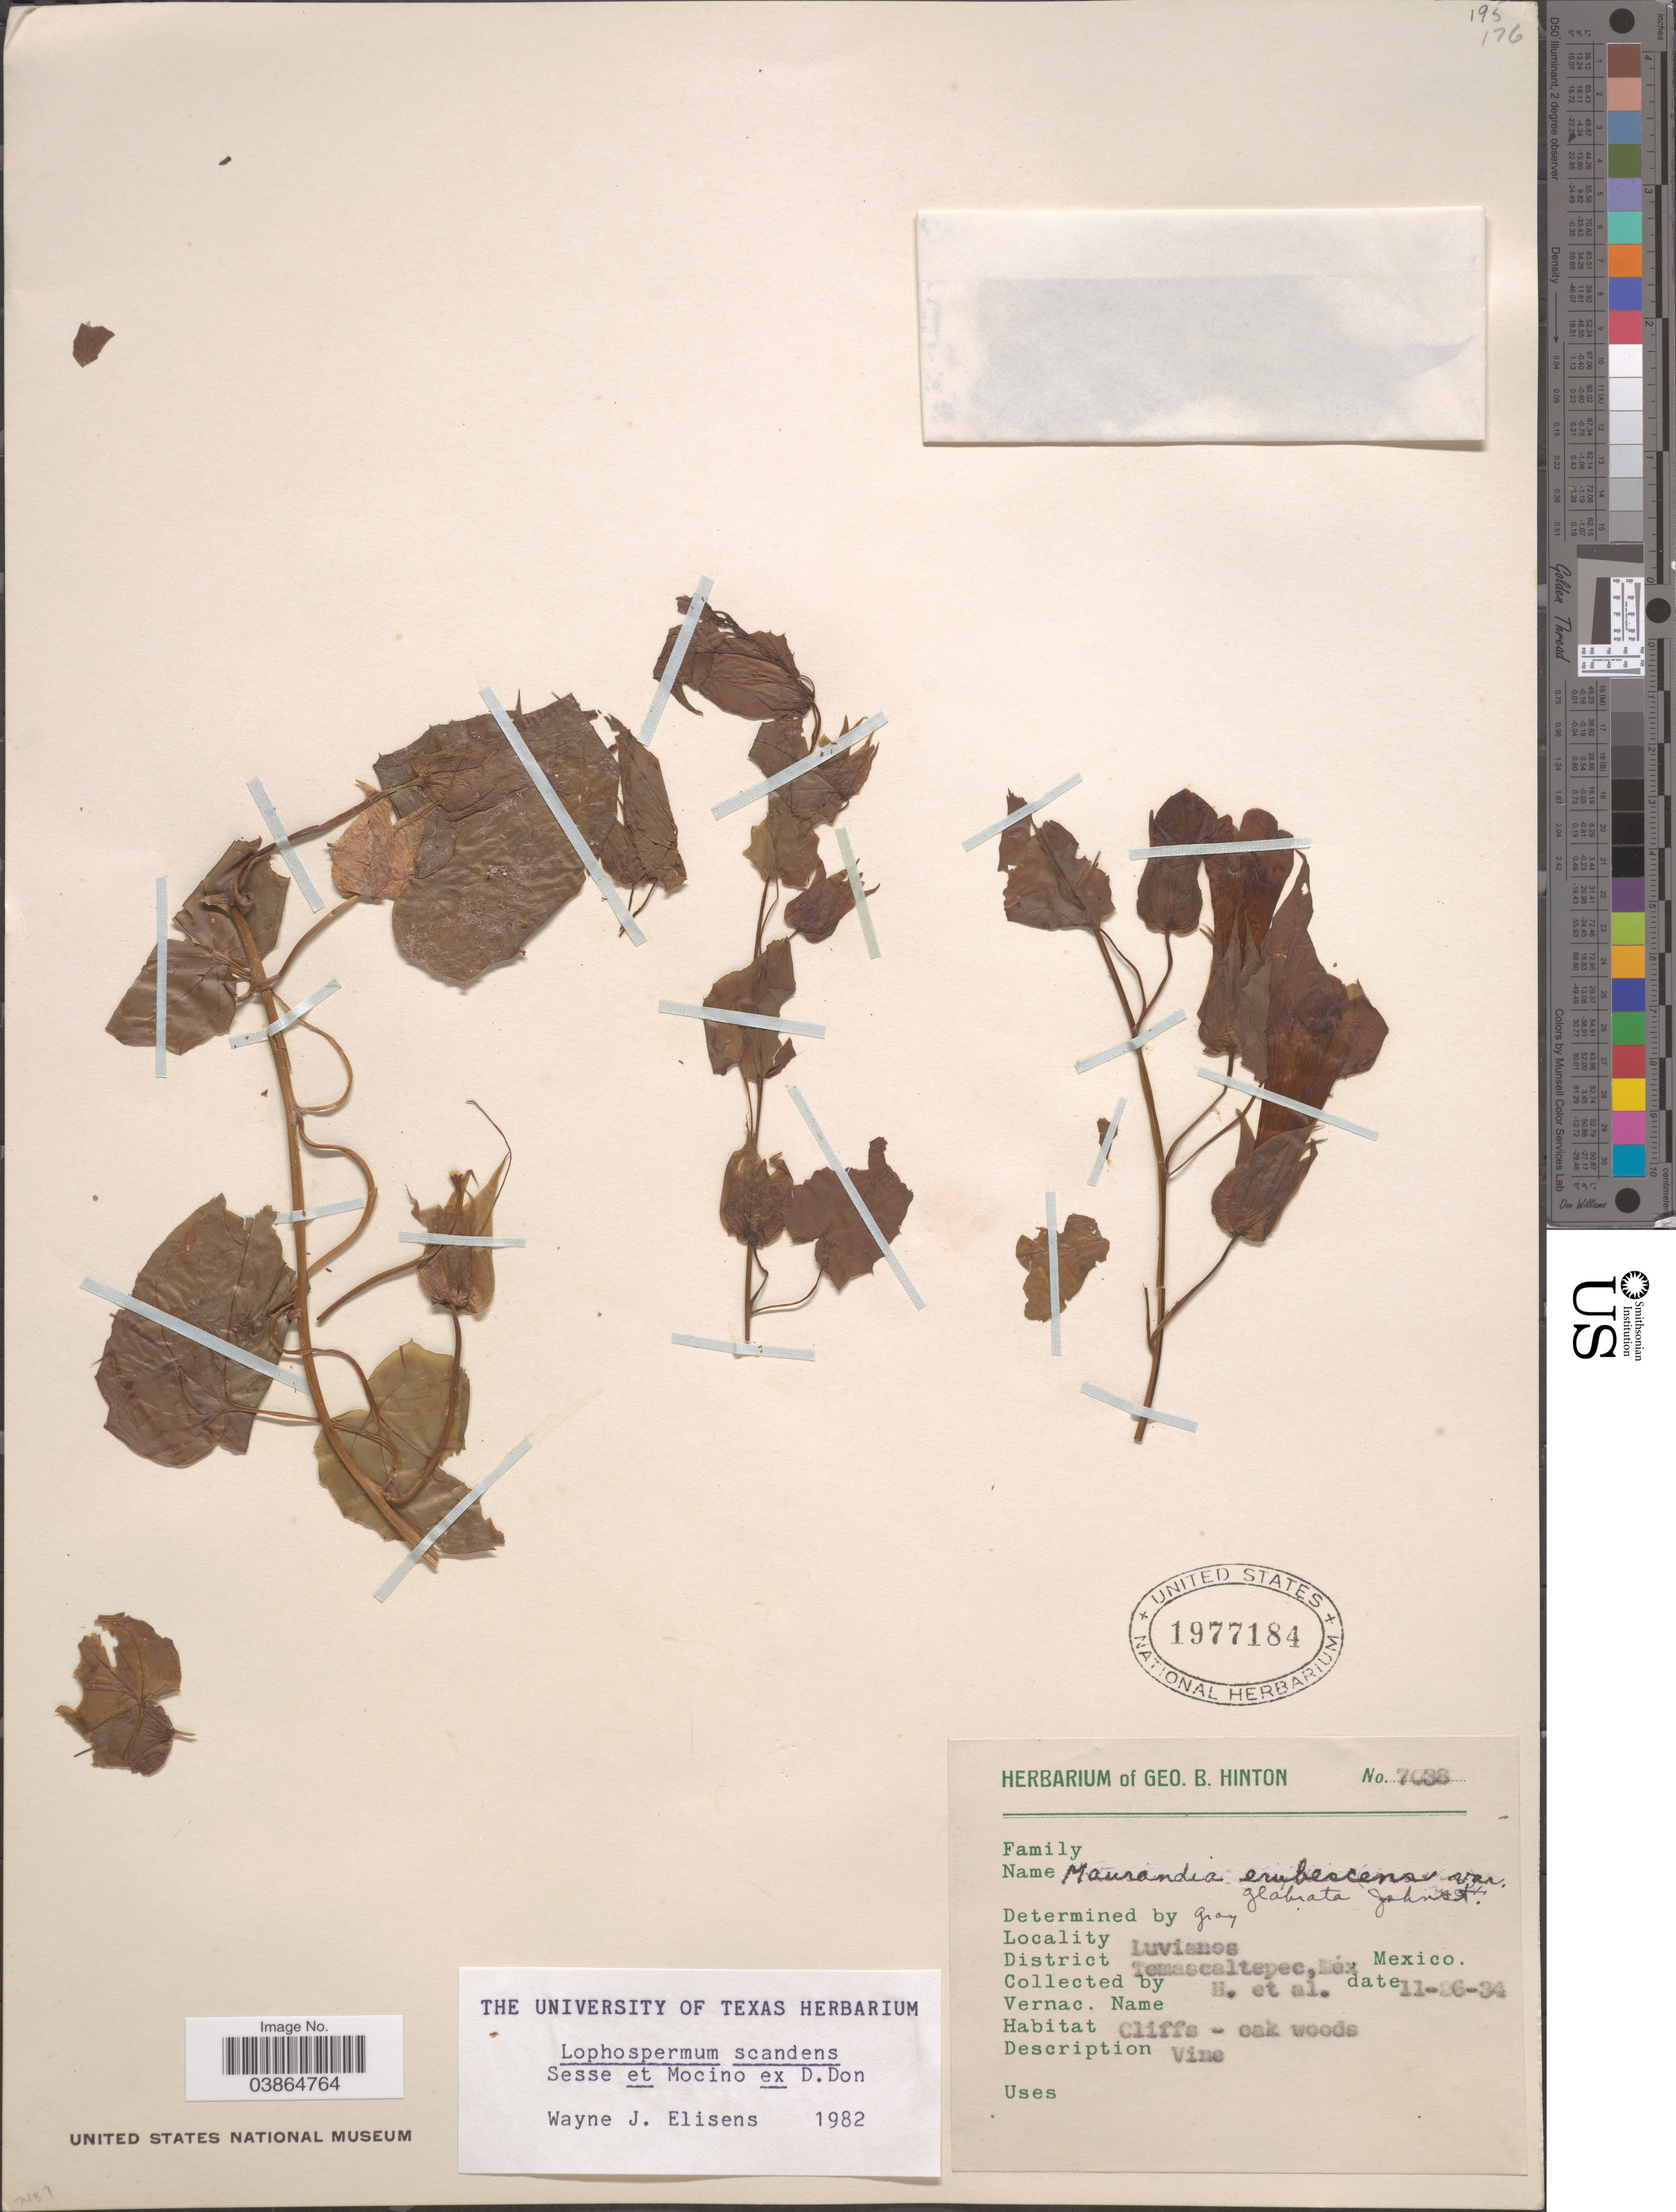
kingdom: Plantae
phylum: Tracheophyta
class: Magnoliopsida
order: Lamiales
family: Plantaginaceae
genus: Maurandya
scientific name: Maurandya scandens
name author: (Cav.) Pers.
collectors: G. B. Hinton & et al.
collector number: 7038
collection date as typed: Transcribed d/m/y: 26/11/34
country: Mexico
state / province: México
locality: Luvianos. District Temascaltepec.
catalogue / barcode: US 1977184